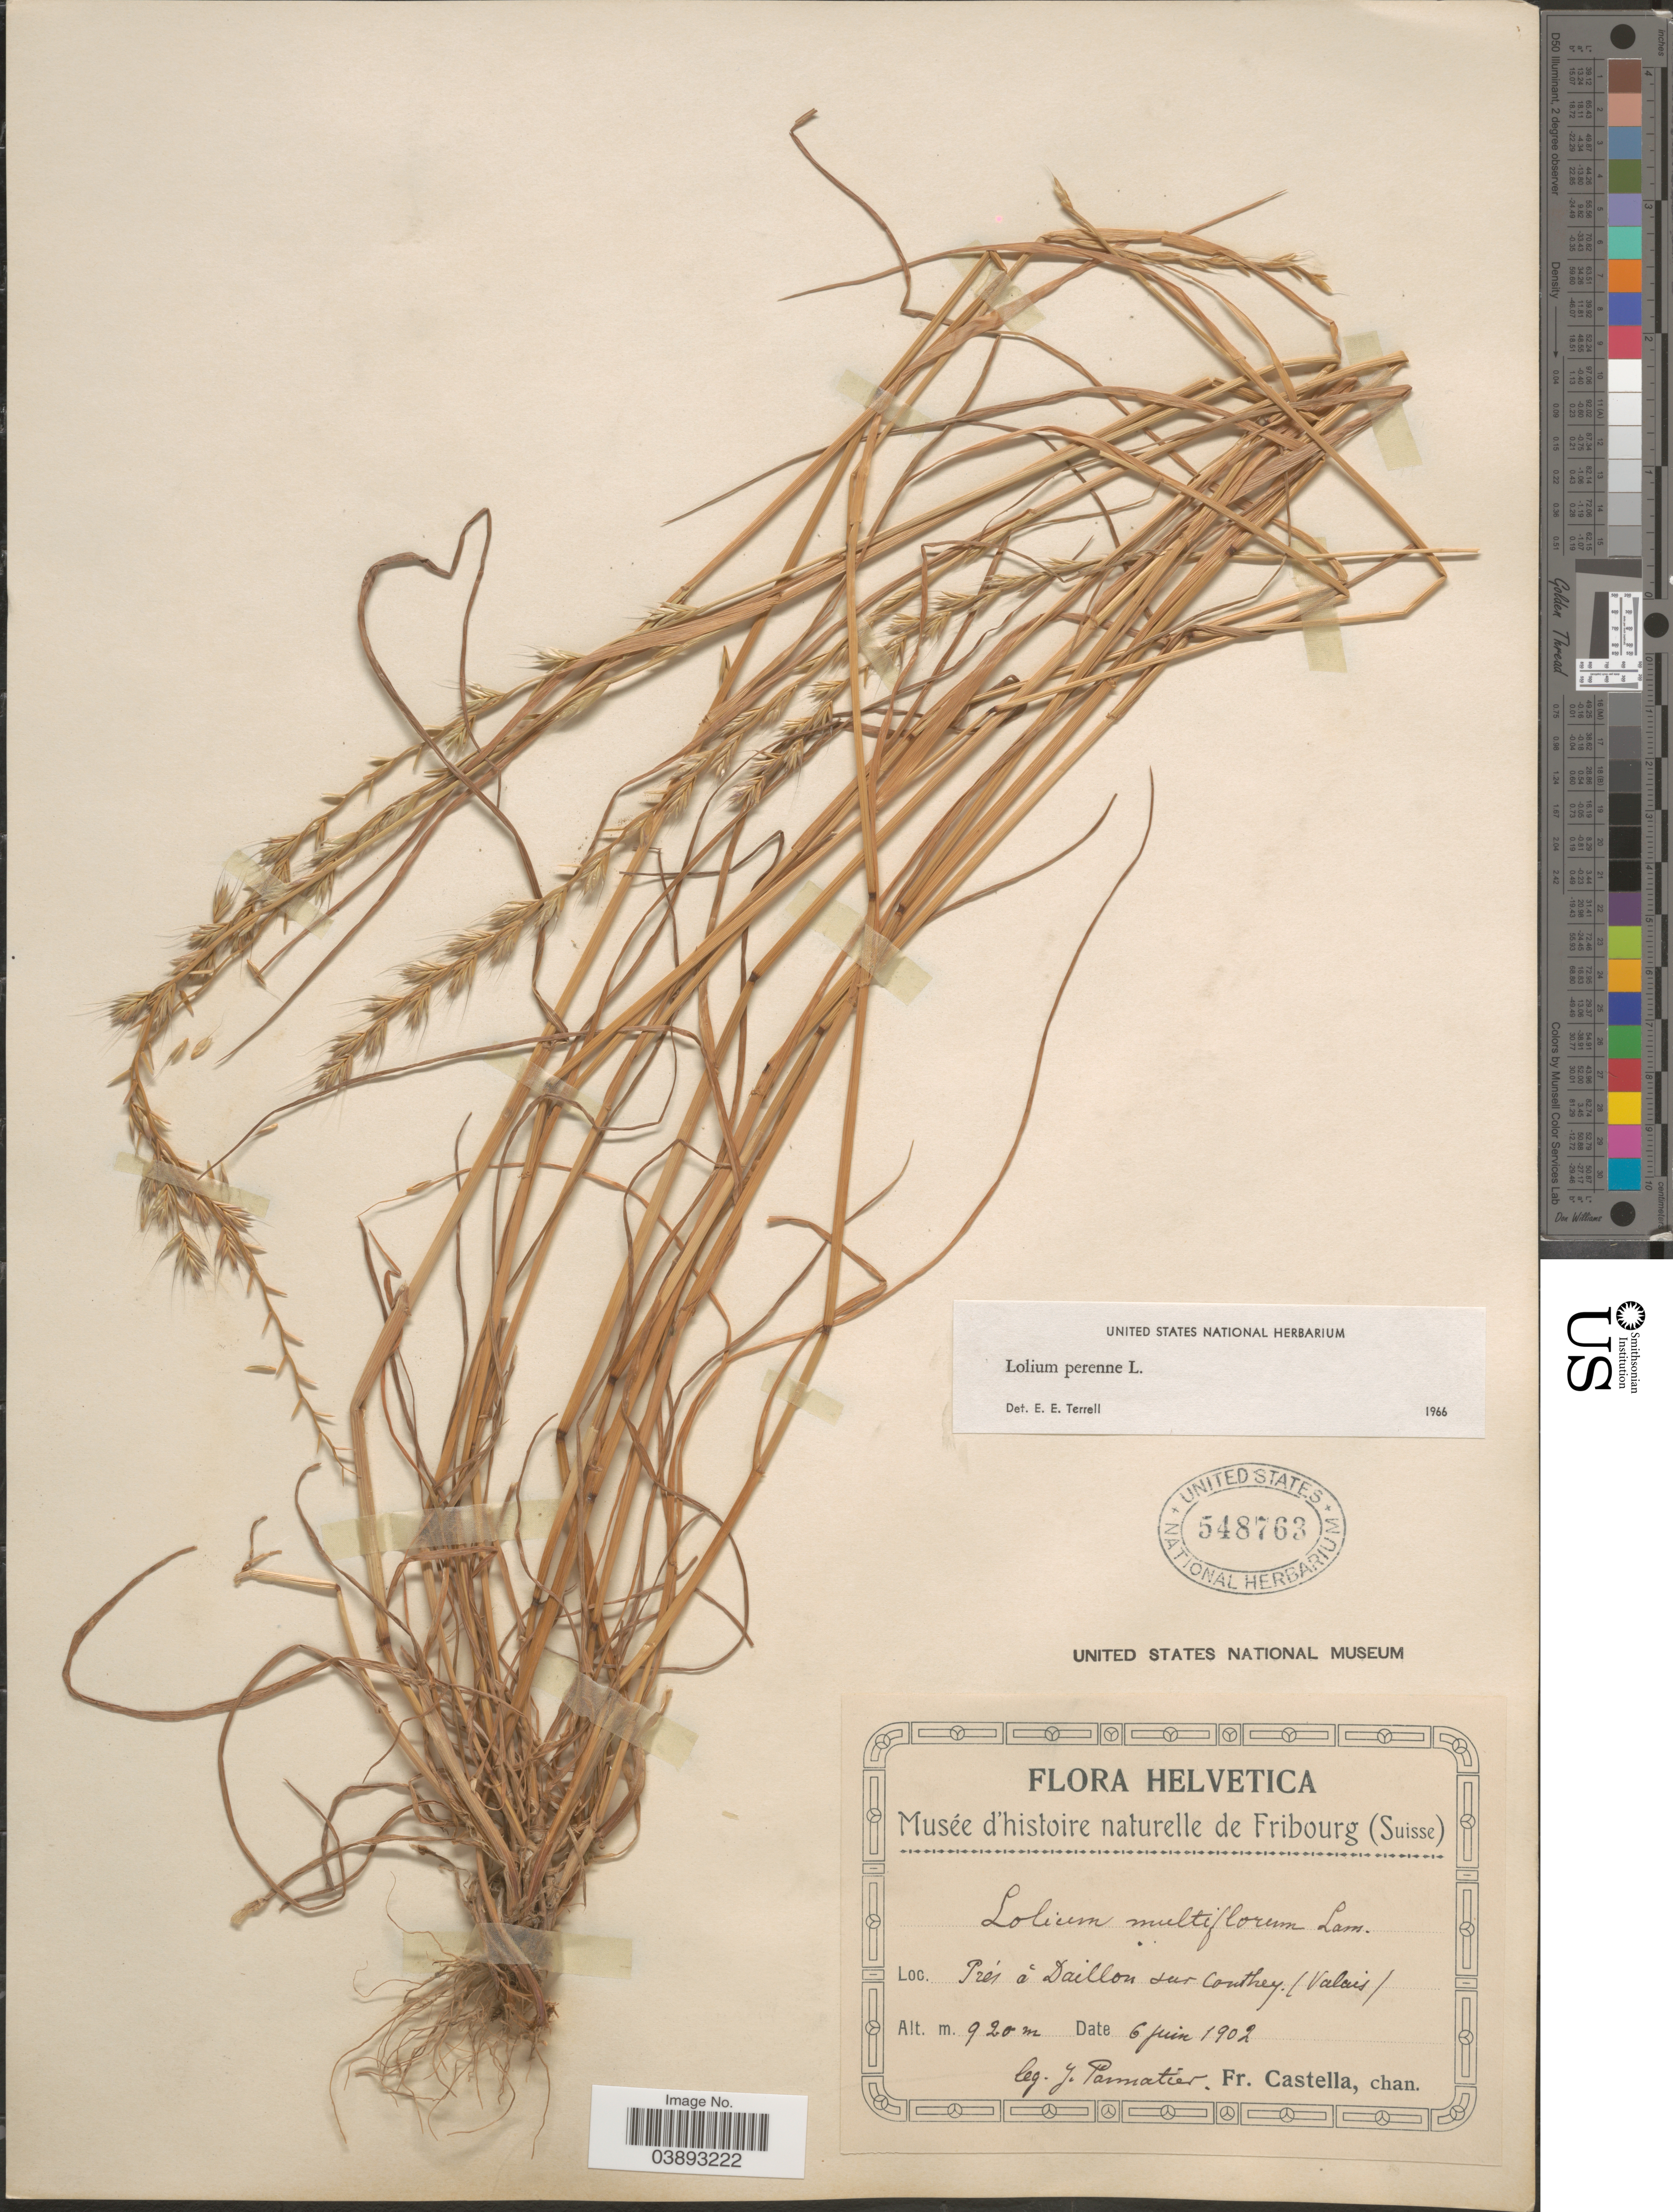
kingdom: Plantae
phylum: Tracheophyta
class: Liliopsida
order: Poales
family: Poaceae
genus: Lolium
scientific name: Lolium perenne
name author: L.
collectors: J. Palmatier & Fr. Castella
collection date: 1902-06-06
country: Switzerland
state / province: Valais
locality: Helvetica. Prés á Daillon sur Conthey.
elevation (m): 920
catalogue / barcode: US 548763